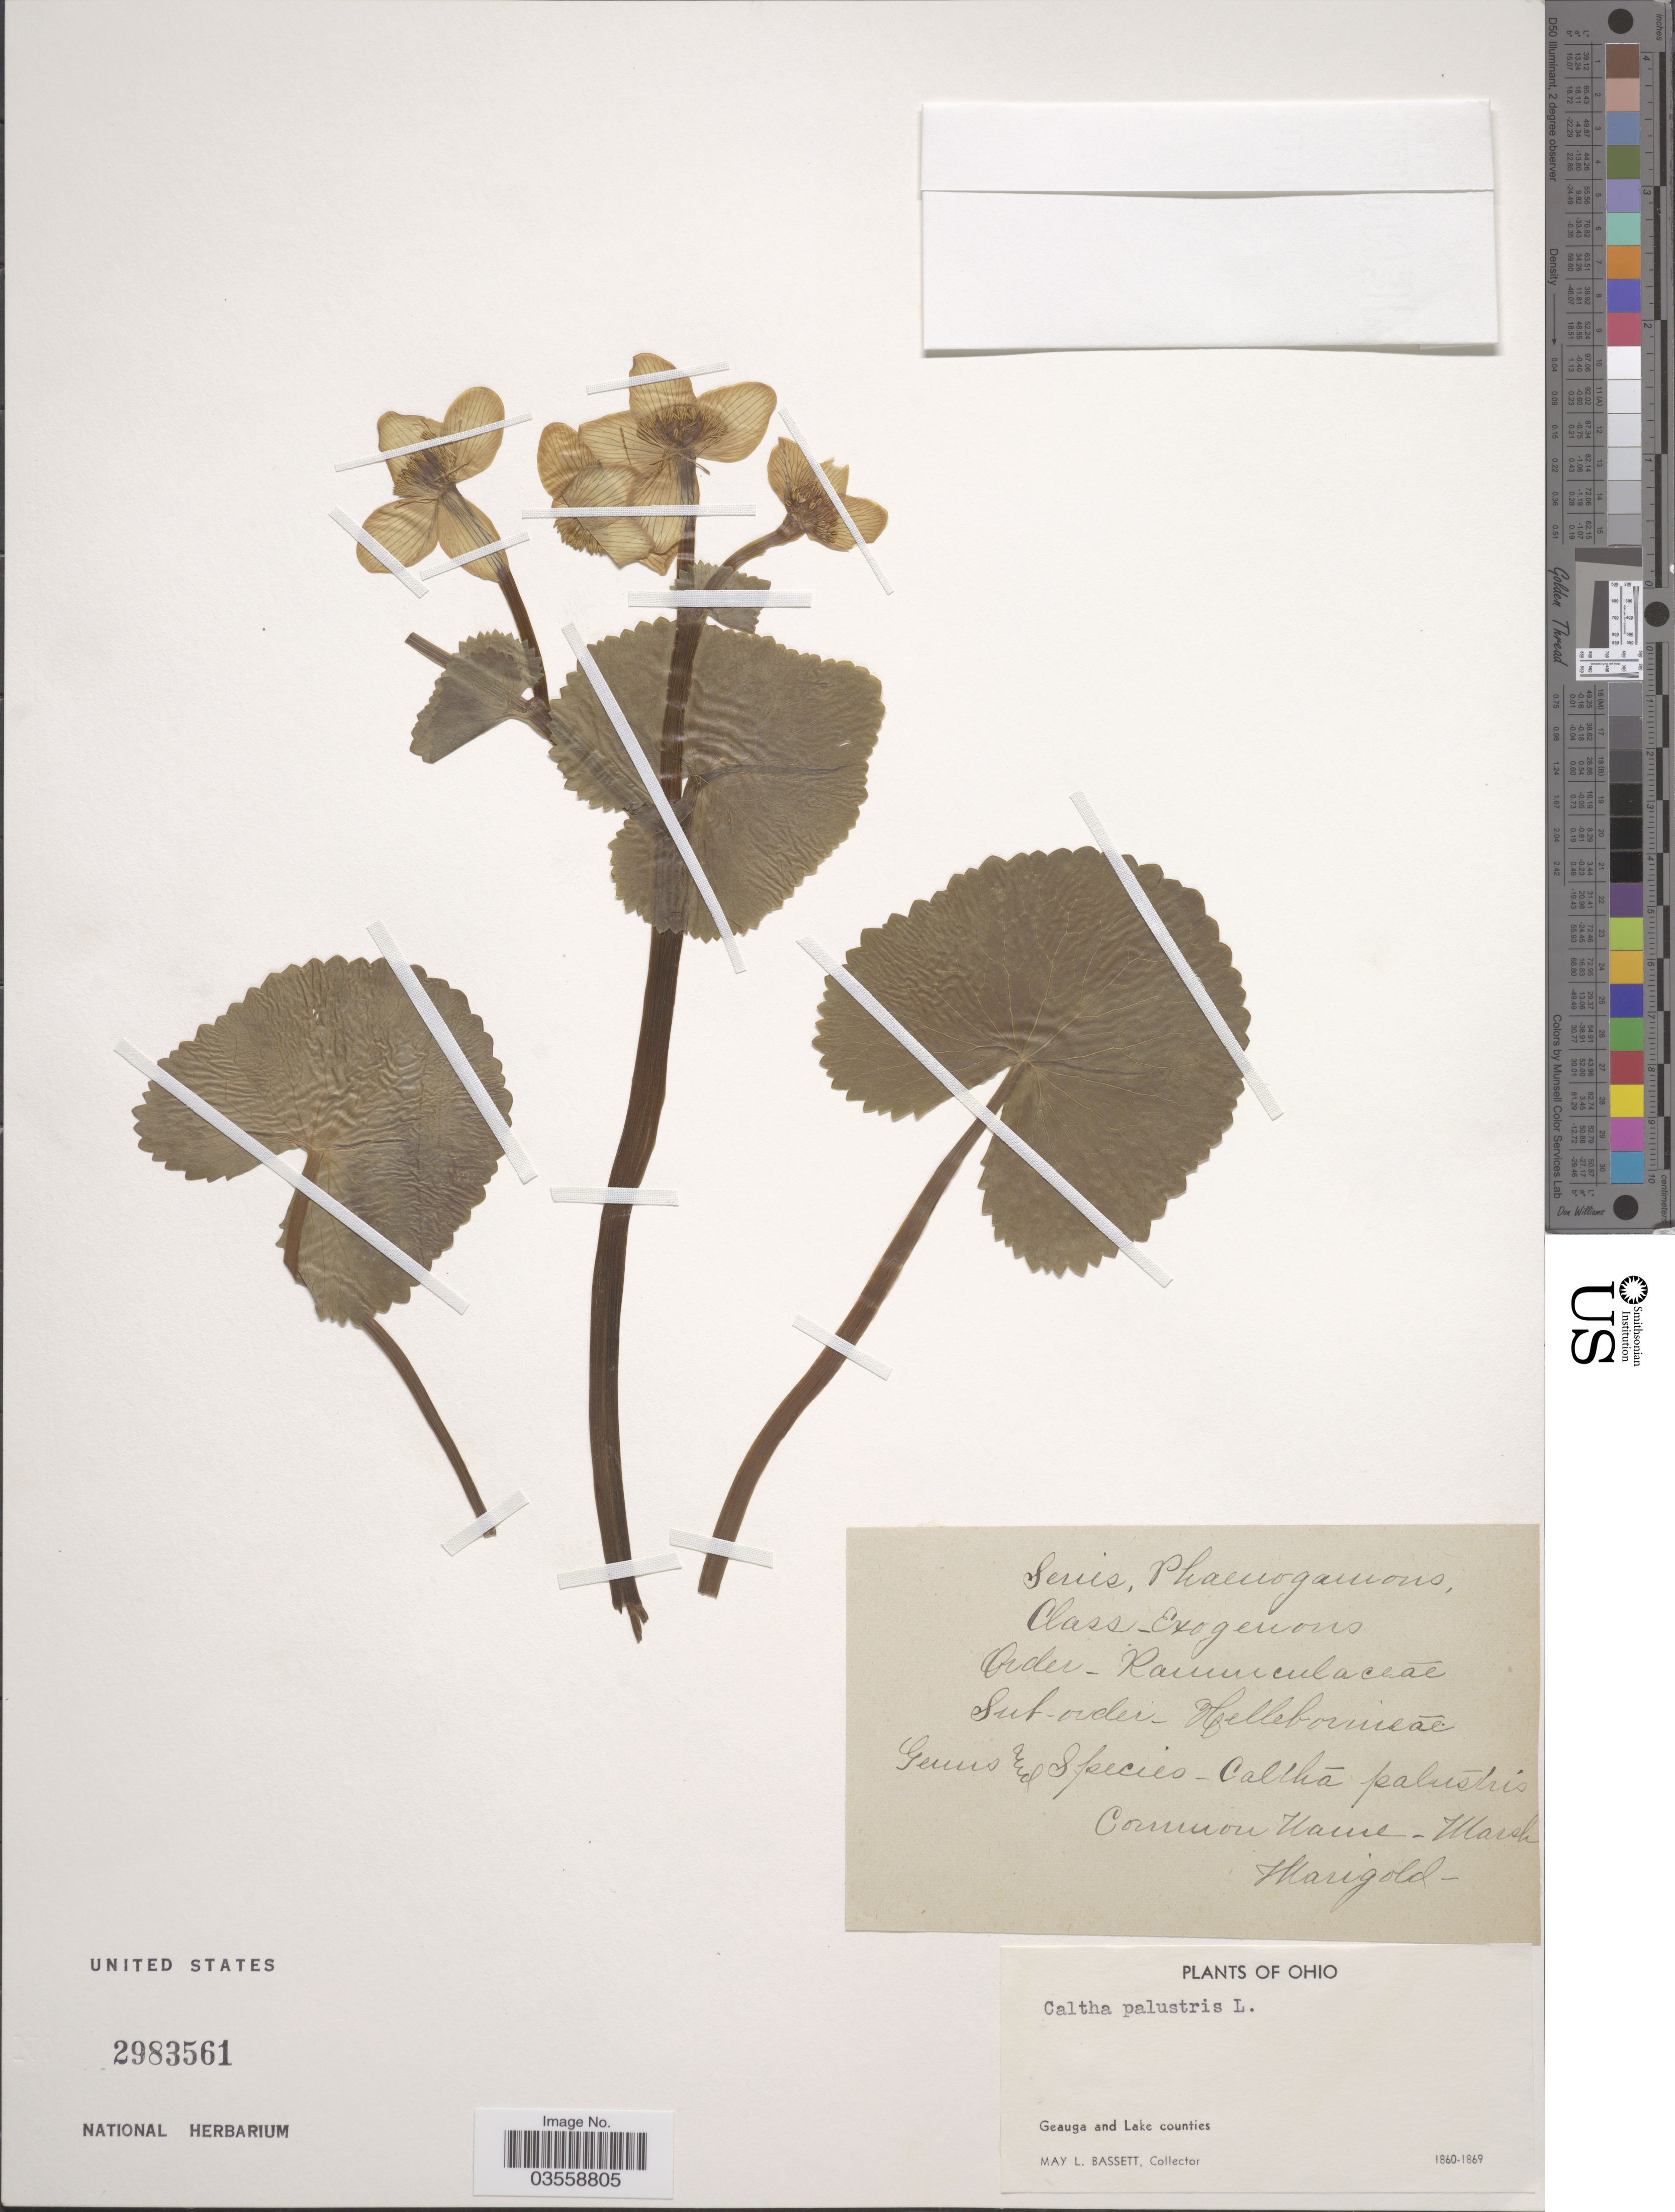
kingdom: Plantae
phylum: Tracheophyta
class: Magnoliopsida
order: Ranunculales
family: Ranunculaceae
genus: Caltha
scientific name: Caltha palustris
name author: L.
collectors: M. L. Bassett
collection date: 1860/1869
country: United States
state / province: Ohio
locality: Geauga and Lake counties.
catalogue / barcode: US 2983561